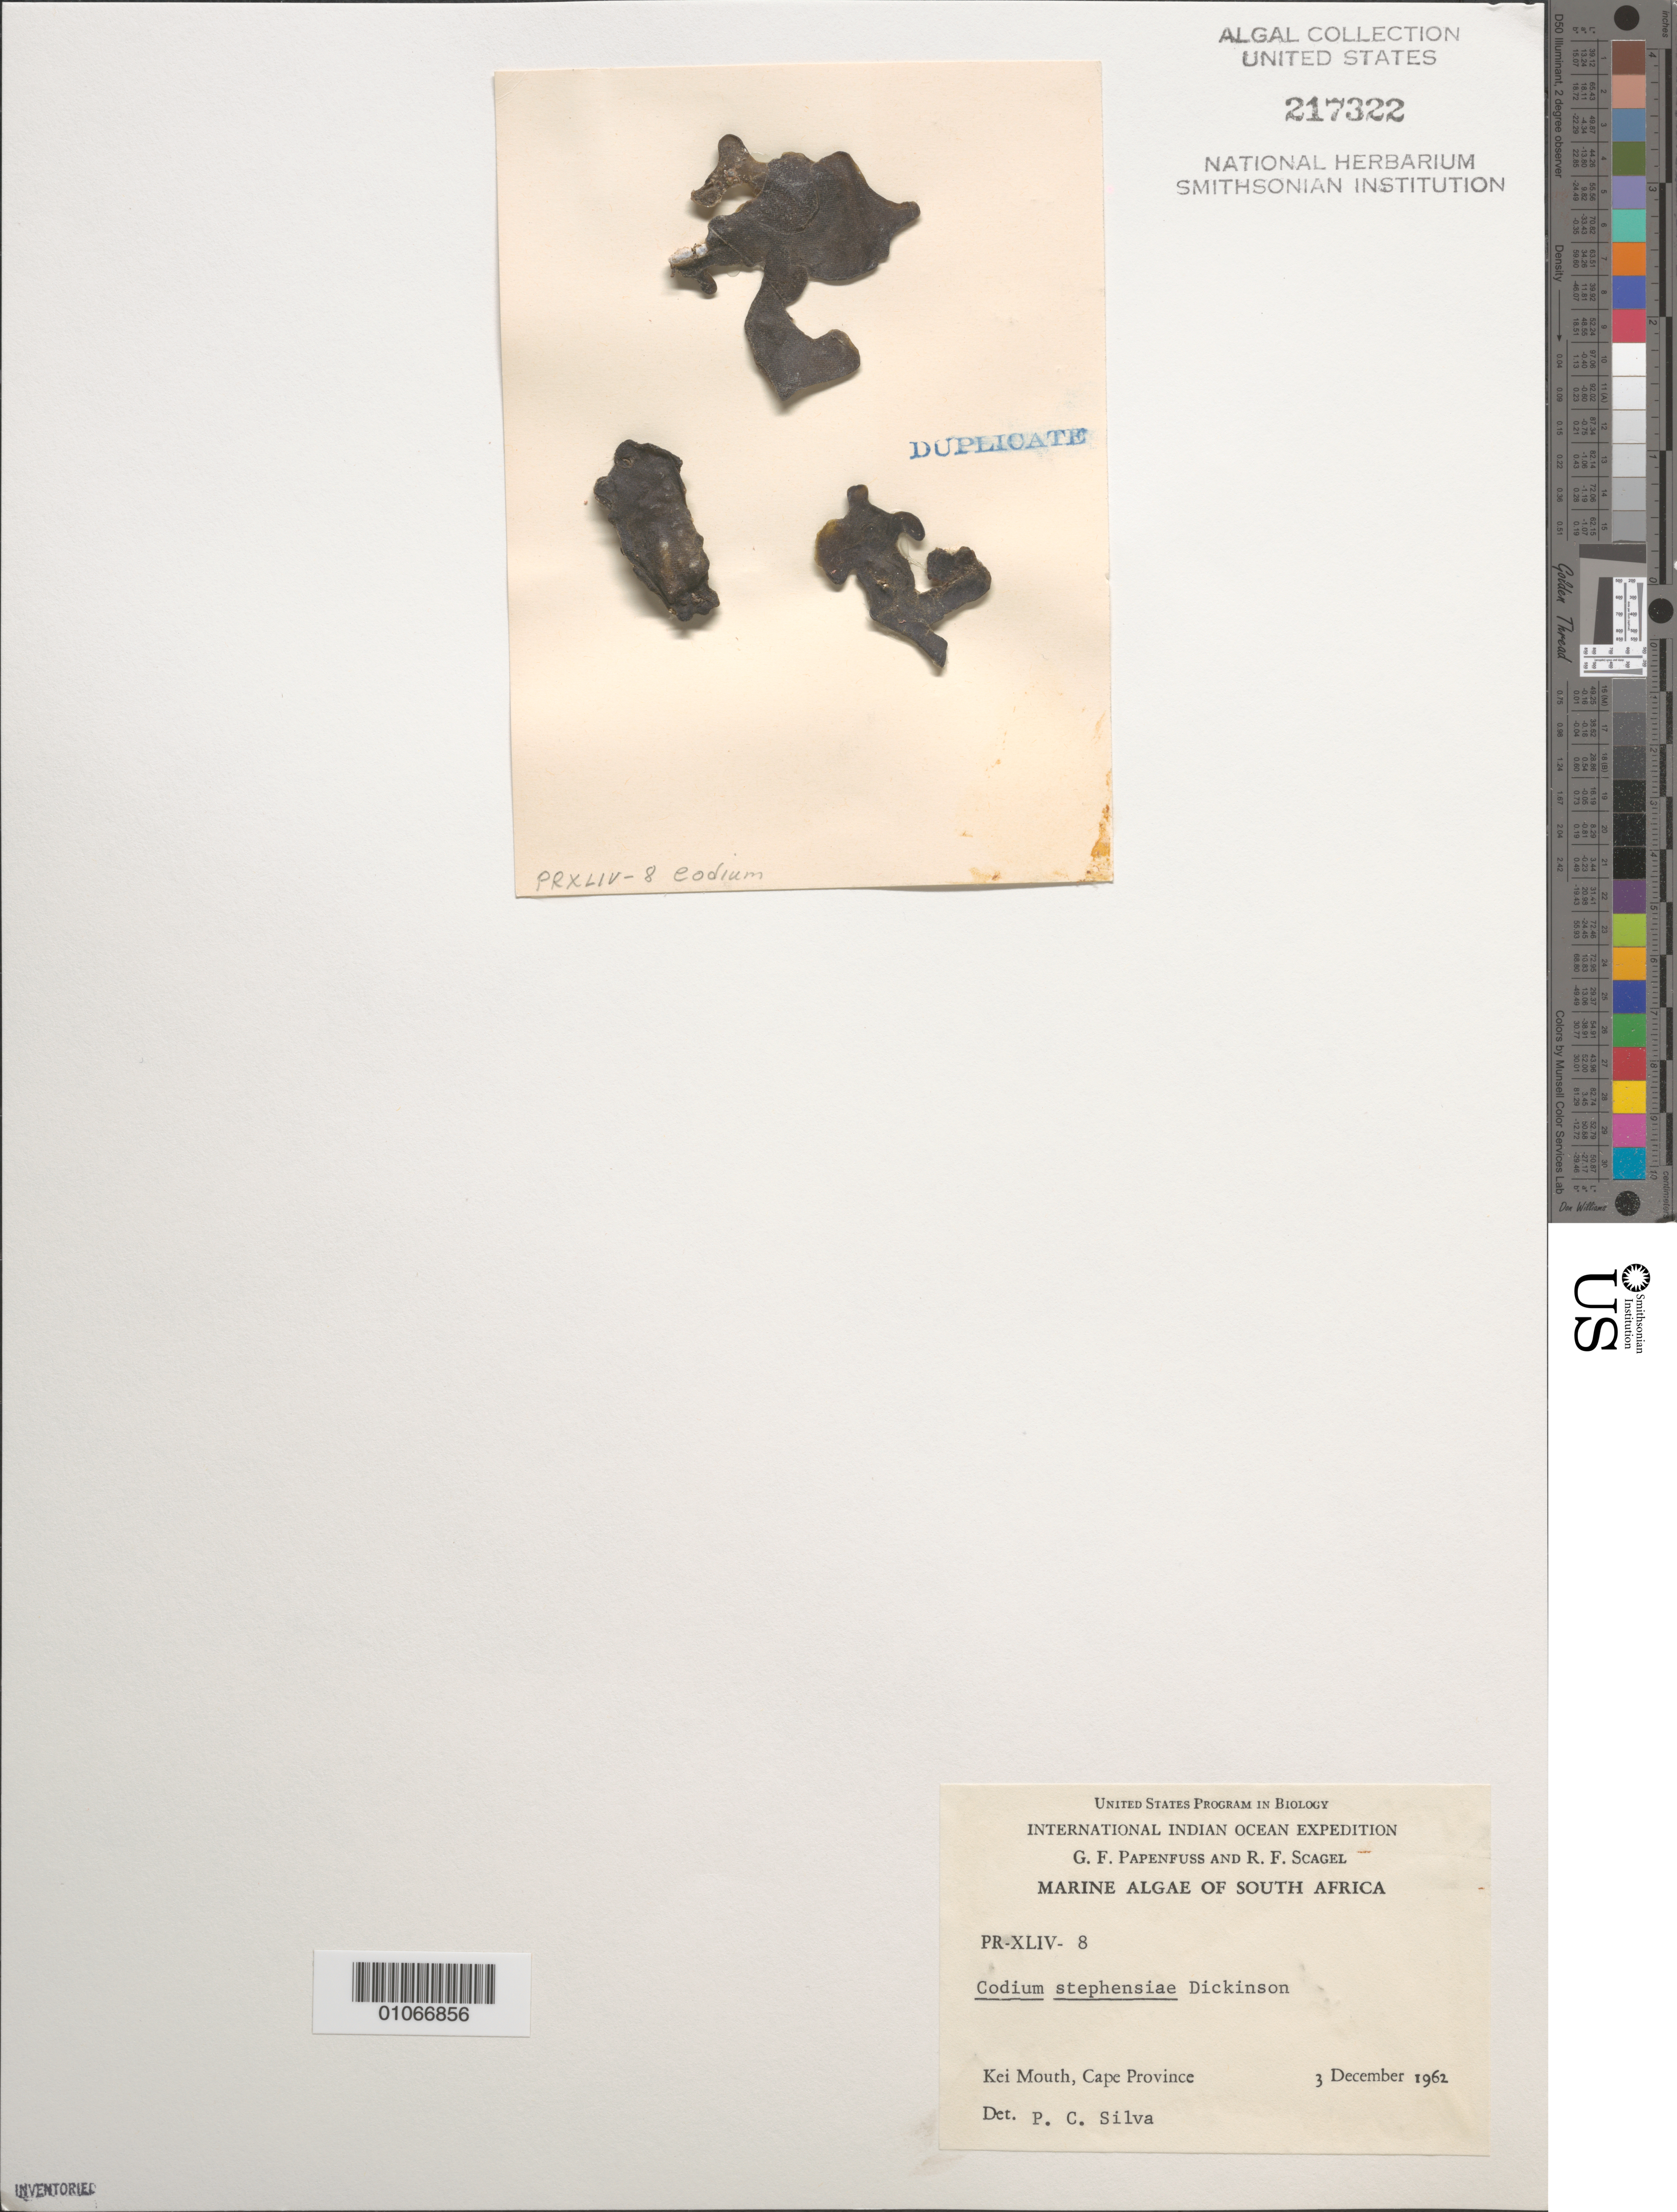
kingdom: Plantae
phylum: Chlorophyta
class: Ulvophyceae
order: Bryopsidales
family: Codiaceae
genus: Codium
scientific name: Codium stephensiae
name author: C.I. Dickinson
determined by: Silva, P. C.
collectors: G. Papenfuss & R. F. Scagel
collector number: PR-XLIV-8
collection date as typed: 03 Dec 1962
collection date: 1962-12-03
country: South Africa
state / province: Eastern Cape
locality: Kei Mouth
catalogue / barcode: US 217322